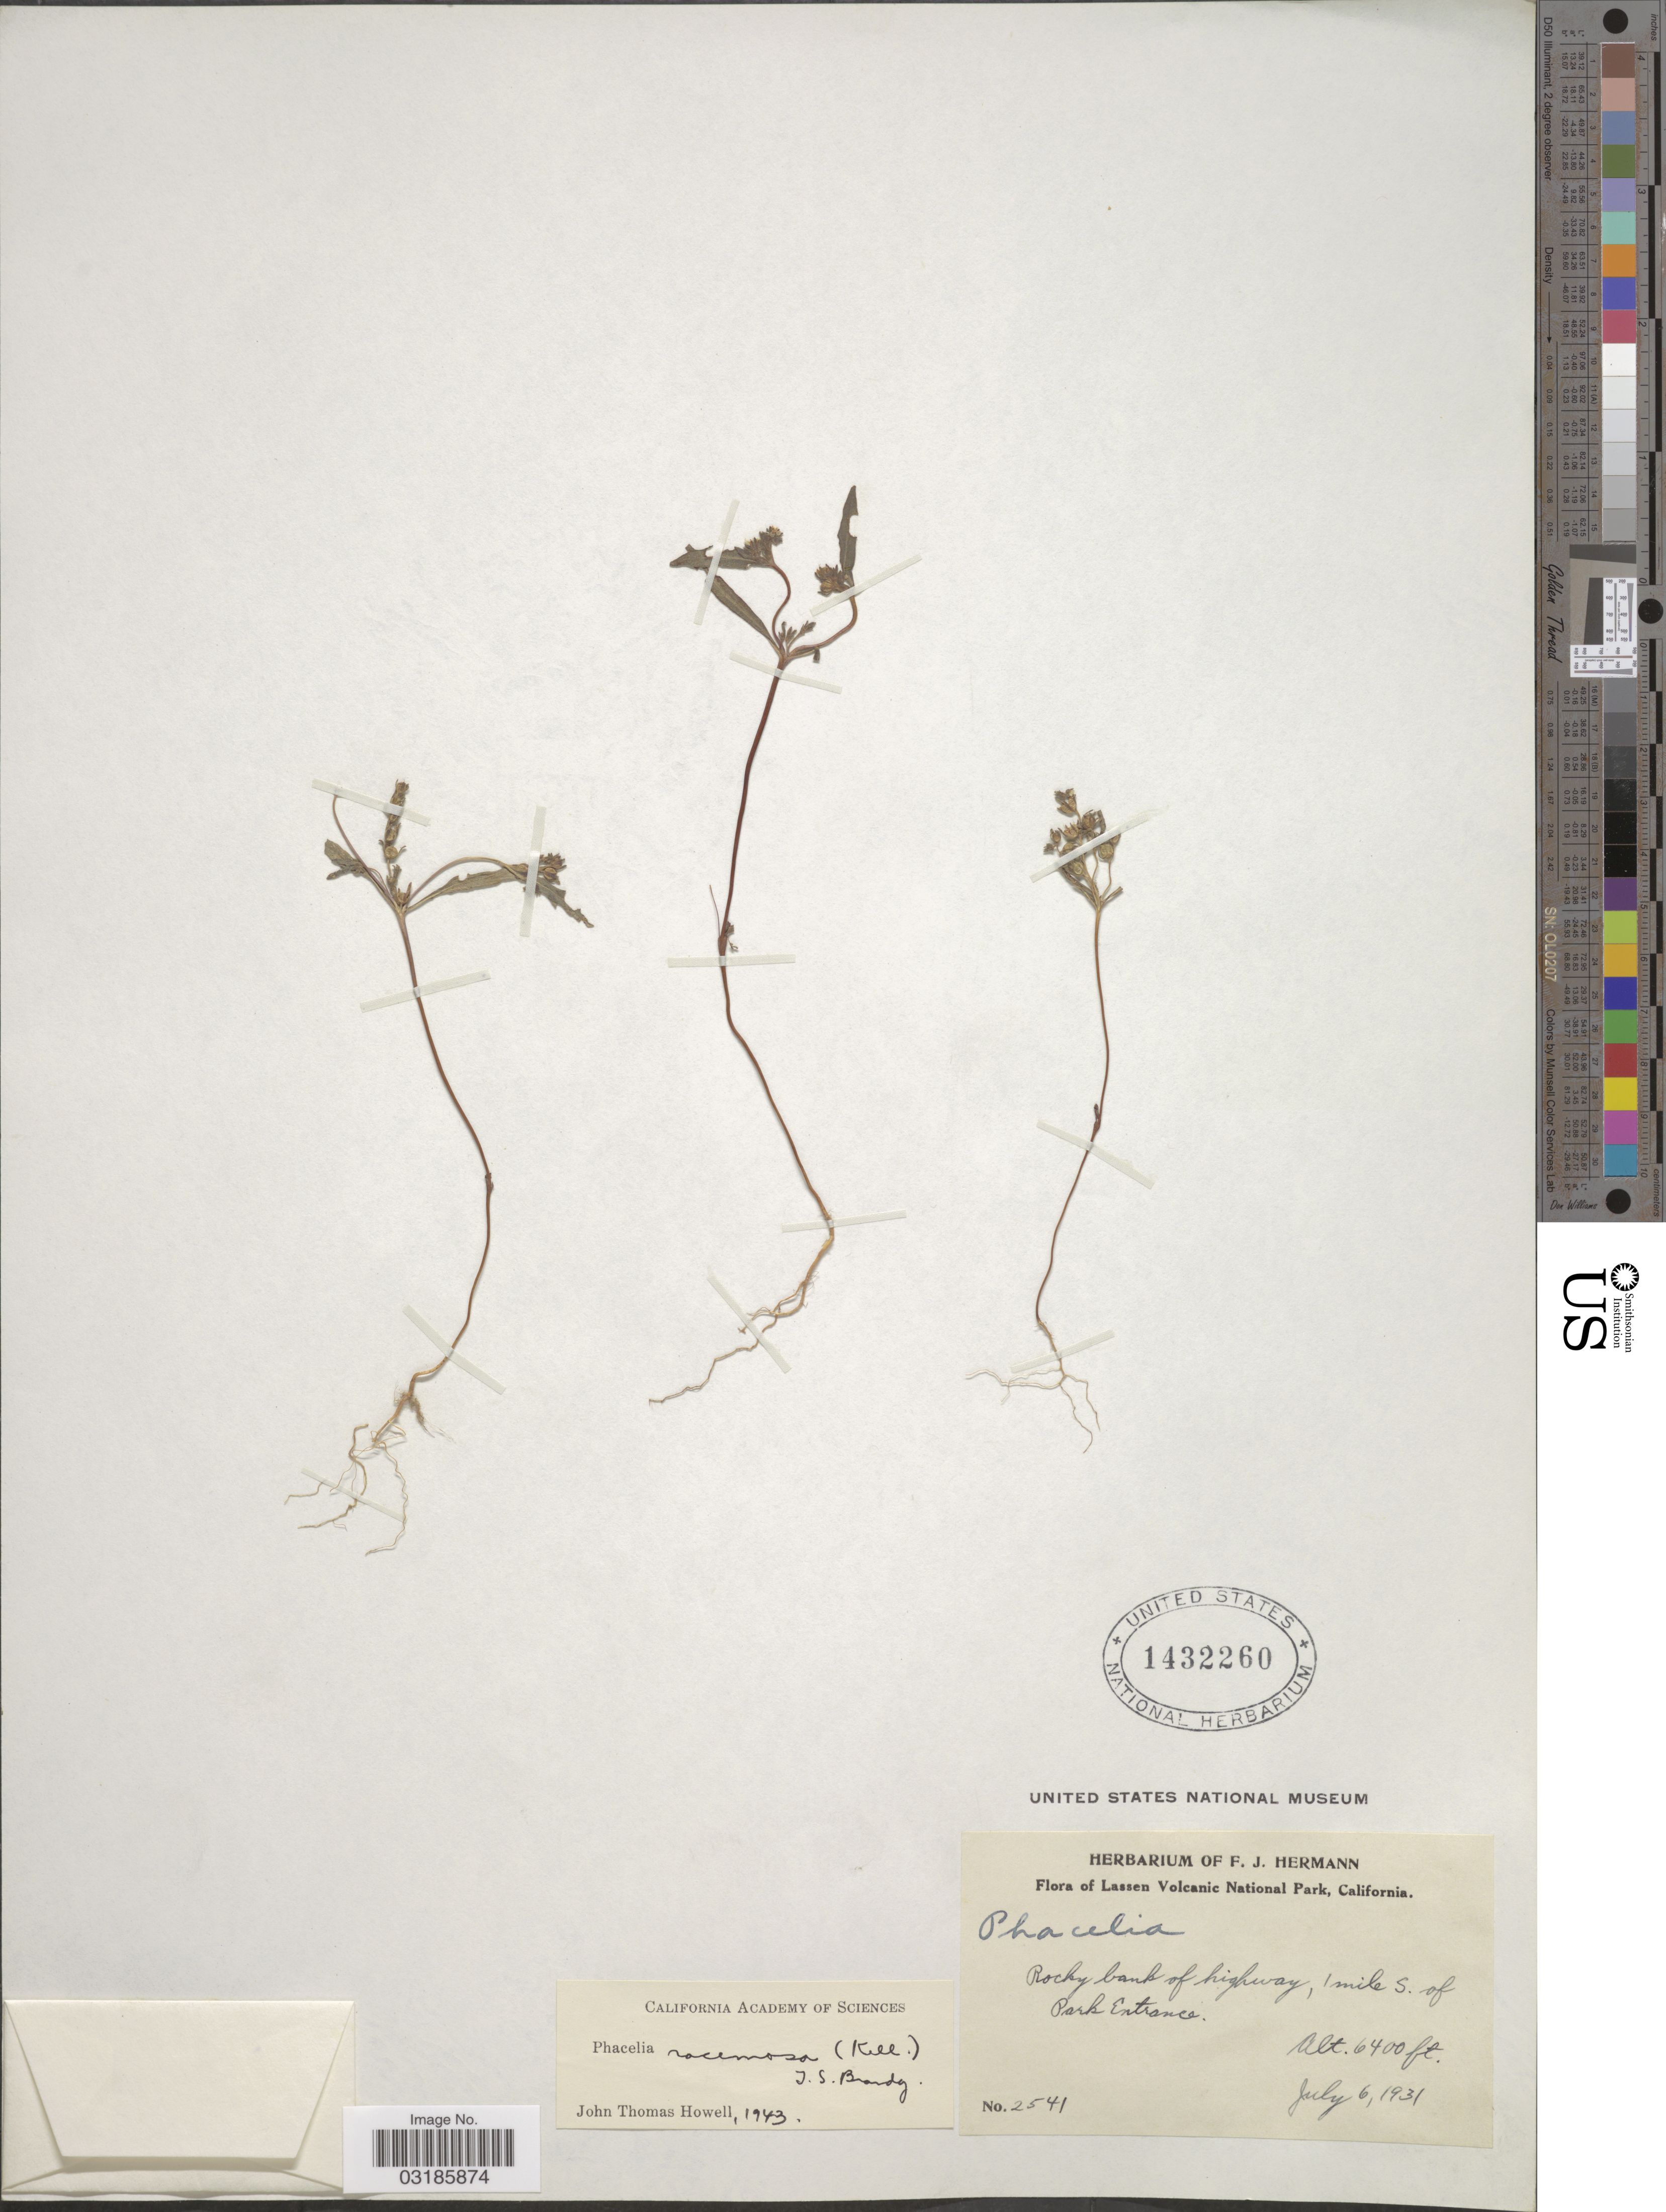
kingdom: Plantae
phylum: Tracheophyta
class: Magnoliopsida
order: Boraginales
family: Hydrophyllaceae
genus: Phacelia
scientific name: Phacelia racemosa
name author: (Kellogg) A. Heller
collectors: Ex herb. F. J. Hermann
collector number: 2541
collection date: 1931-07-06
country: United States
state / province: California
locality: Lassen Volcanic National Park. Rocky bank of highway, 1 mile S. of Park Entrance.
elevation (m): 1951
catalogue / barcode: US 1432260